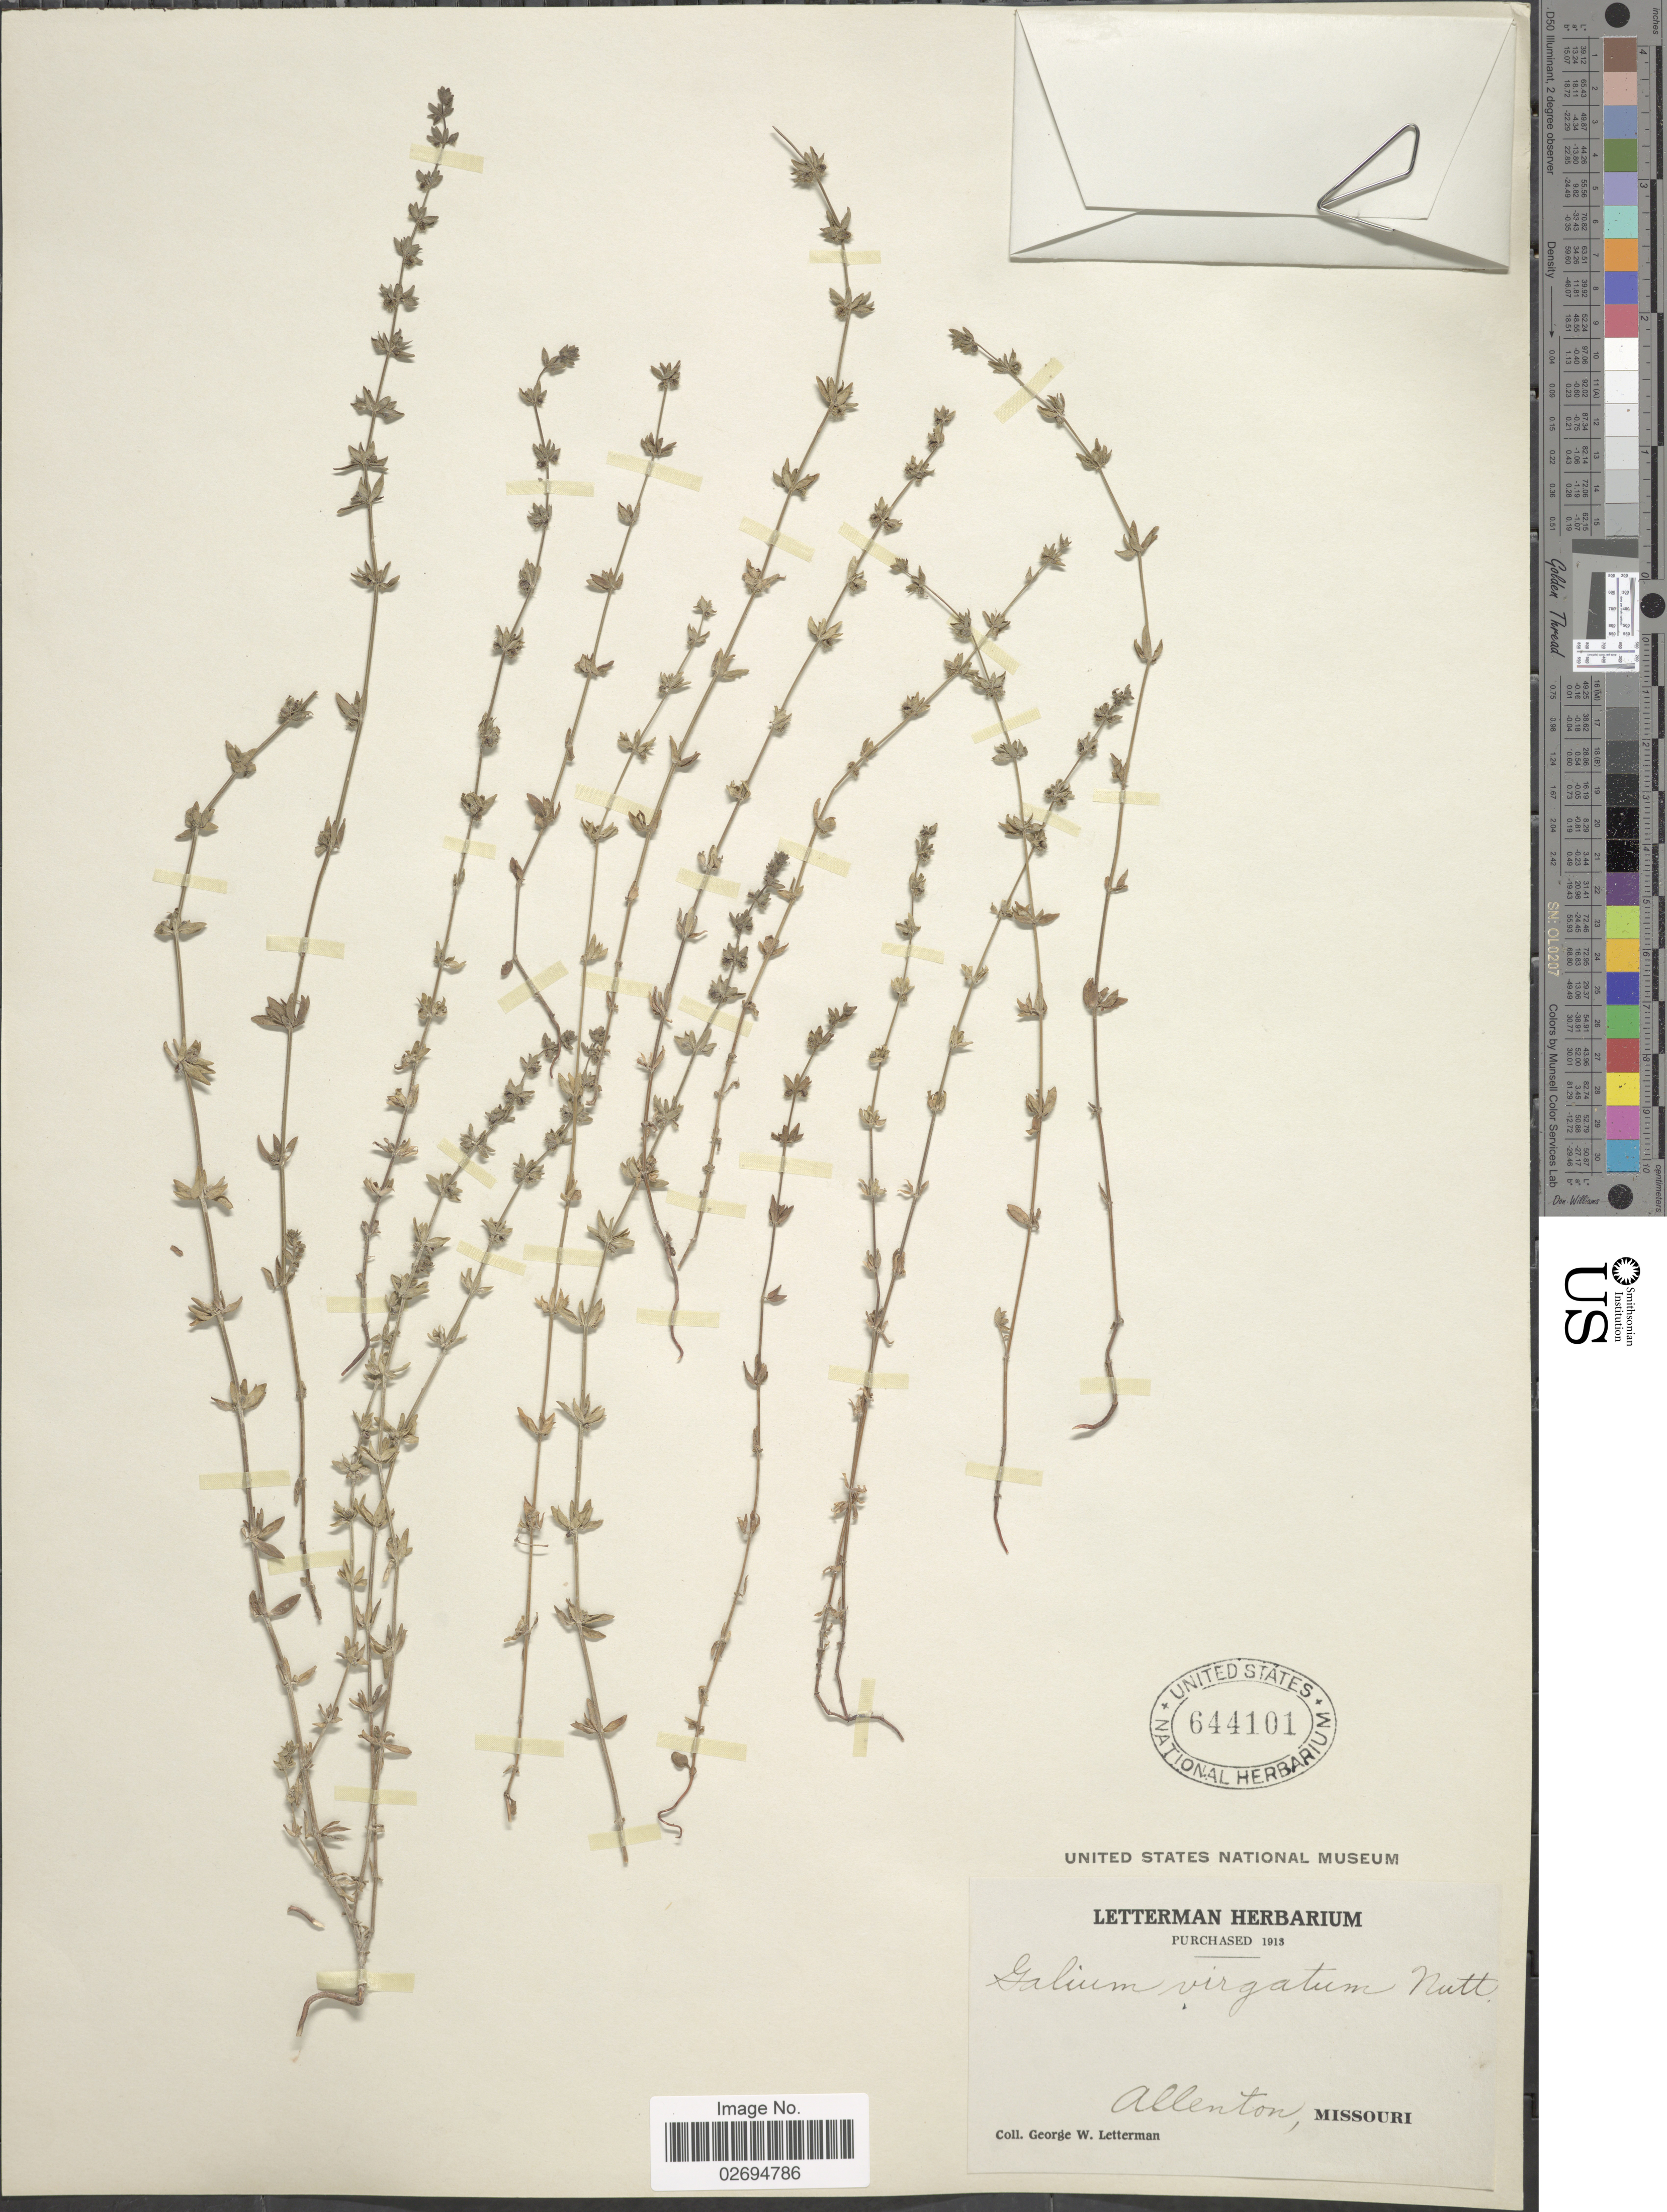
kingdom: Plantae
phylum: Tracheophyta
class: Magnoliopsida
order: Gentianales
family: Rubiaceae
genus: Galium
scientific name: Galium virgatum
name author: Nutt.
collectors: G. W. Letterman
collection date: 1913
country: United States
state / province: Missouri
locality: Allenton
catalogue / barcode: US 644101